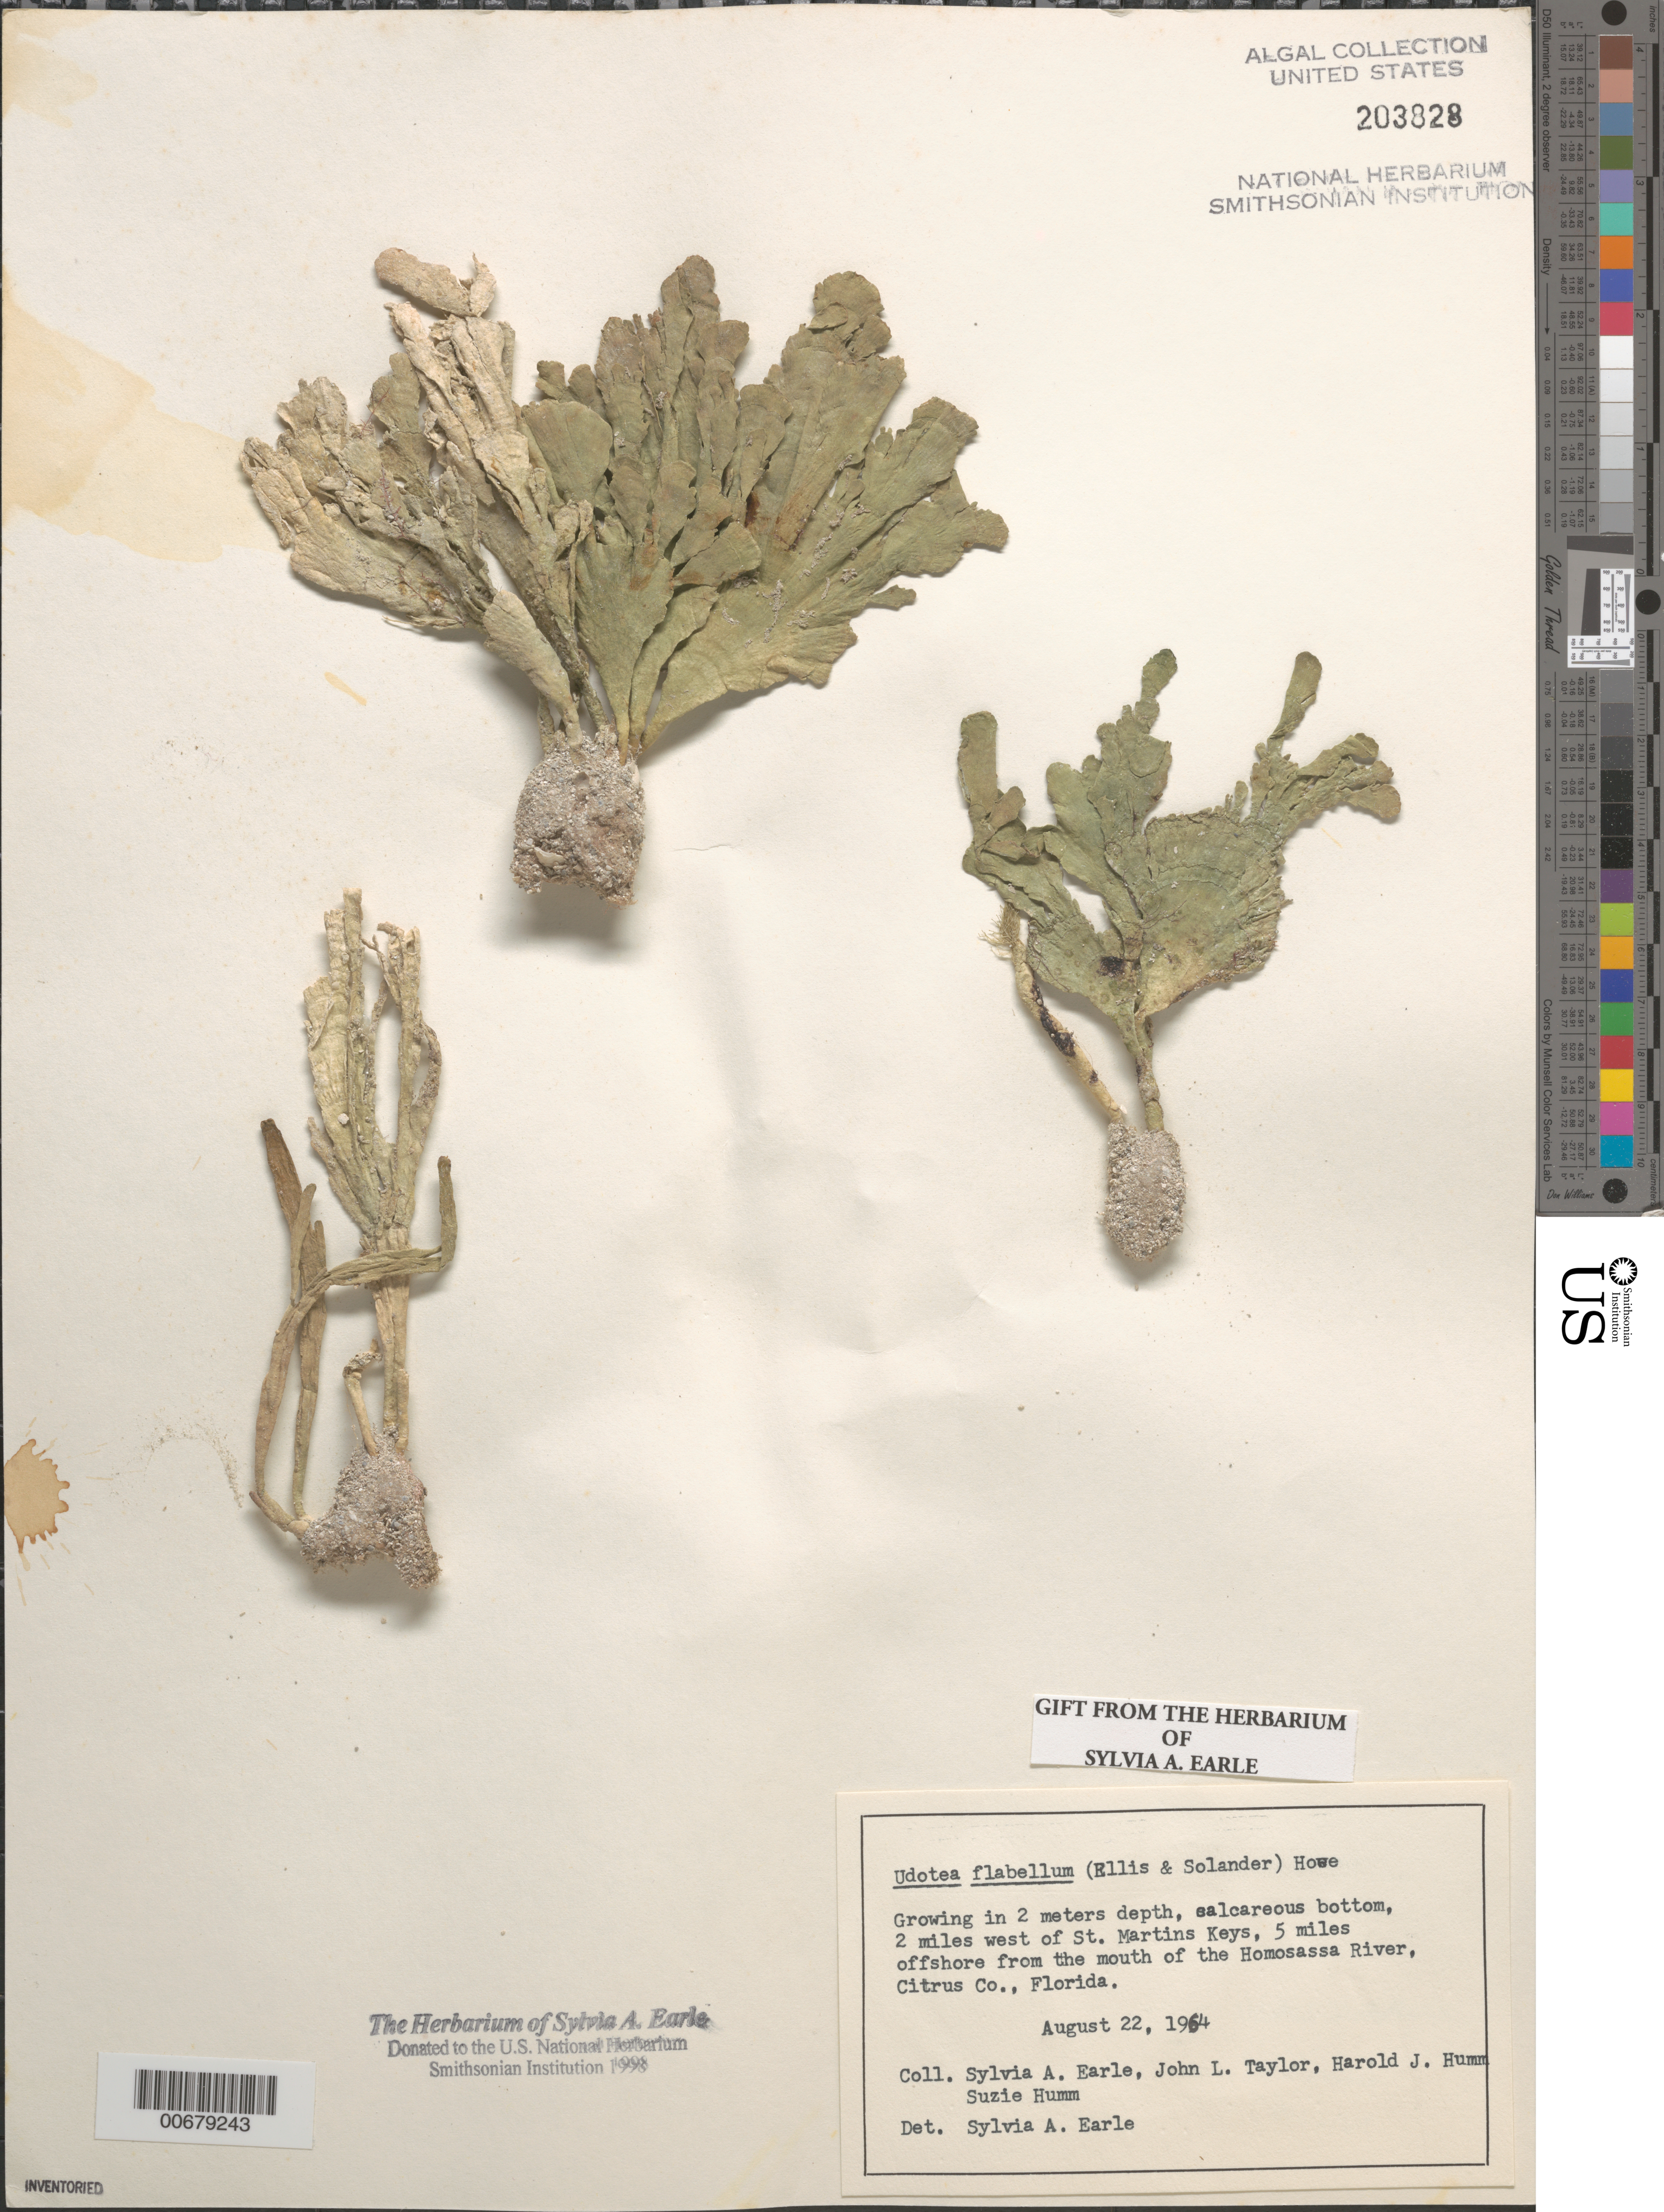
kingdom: Plantae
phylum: Chlorophyta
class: Ulvophyceae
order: Bryopsidales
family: Udoteaceae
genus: Udotea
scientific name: Udotea flabellum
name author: (J. Ellis & Sol.) M. Howe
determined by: Earle, S. A.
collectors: S. A. Earle, J. L. Taylor, H. J. Humm & S. Humm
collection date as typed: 22 Aug 1964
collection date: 1964-08-22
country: United States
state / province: Florida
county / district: Citrus County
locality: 5 miles off Homosassa River mouth, 2 miles west of St. Martins Keys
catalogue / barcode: US 203828